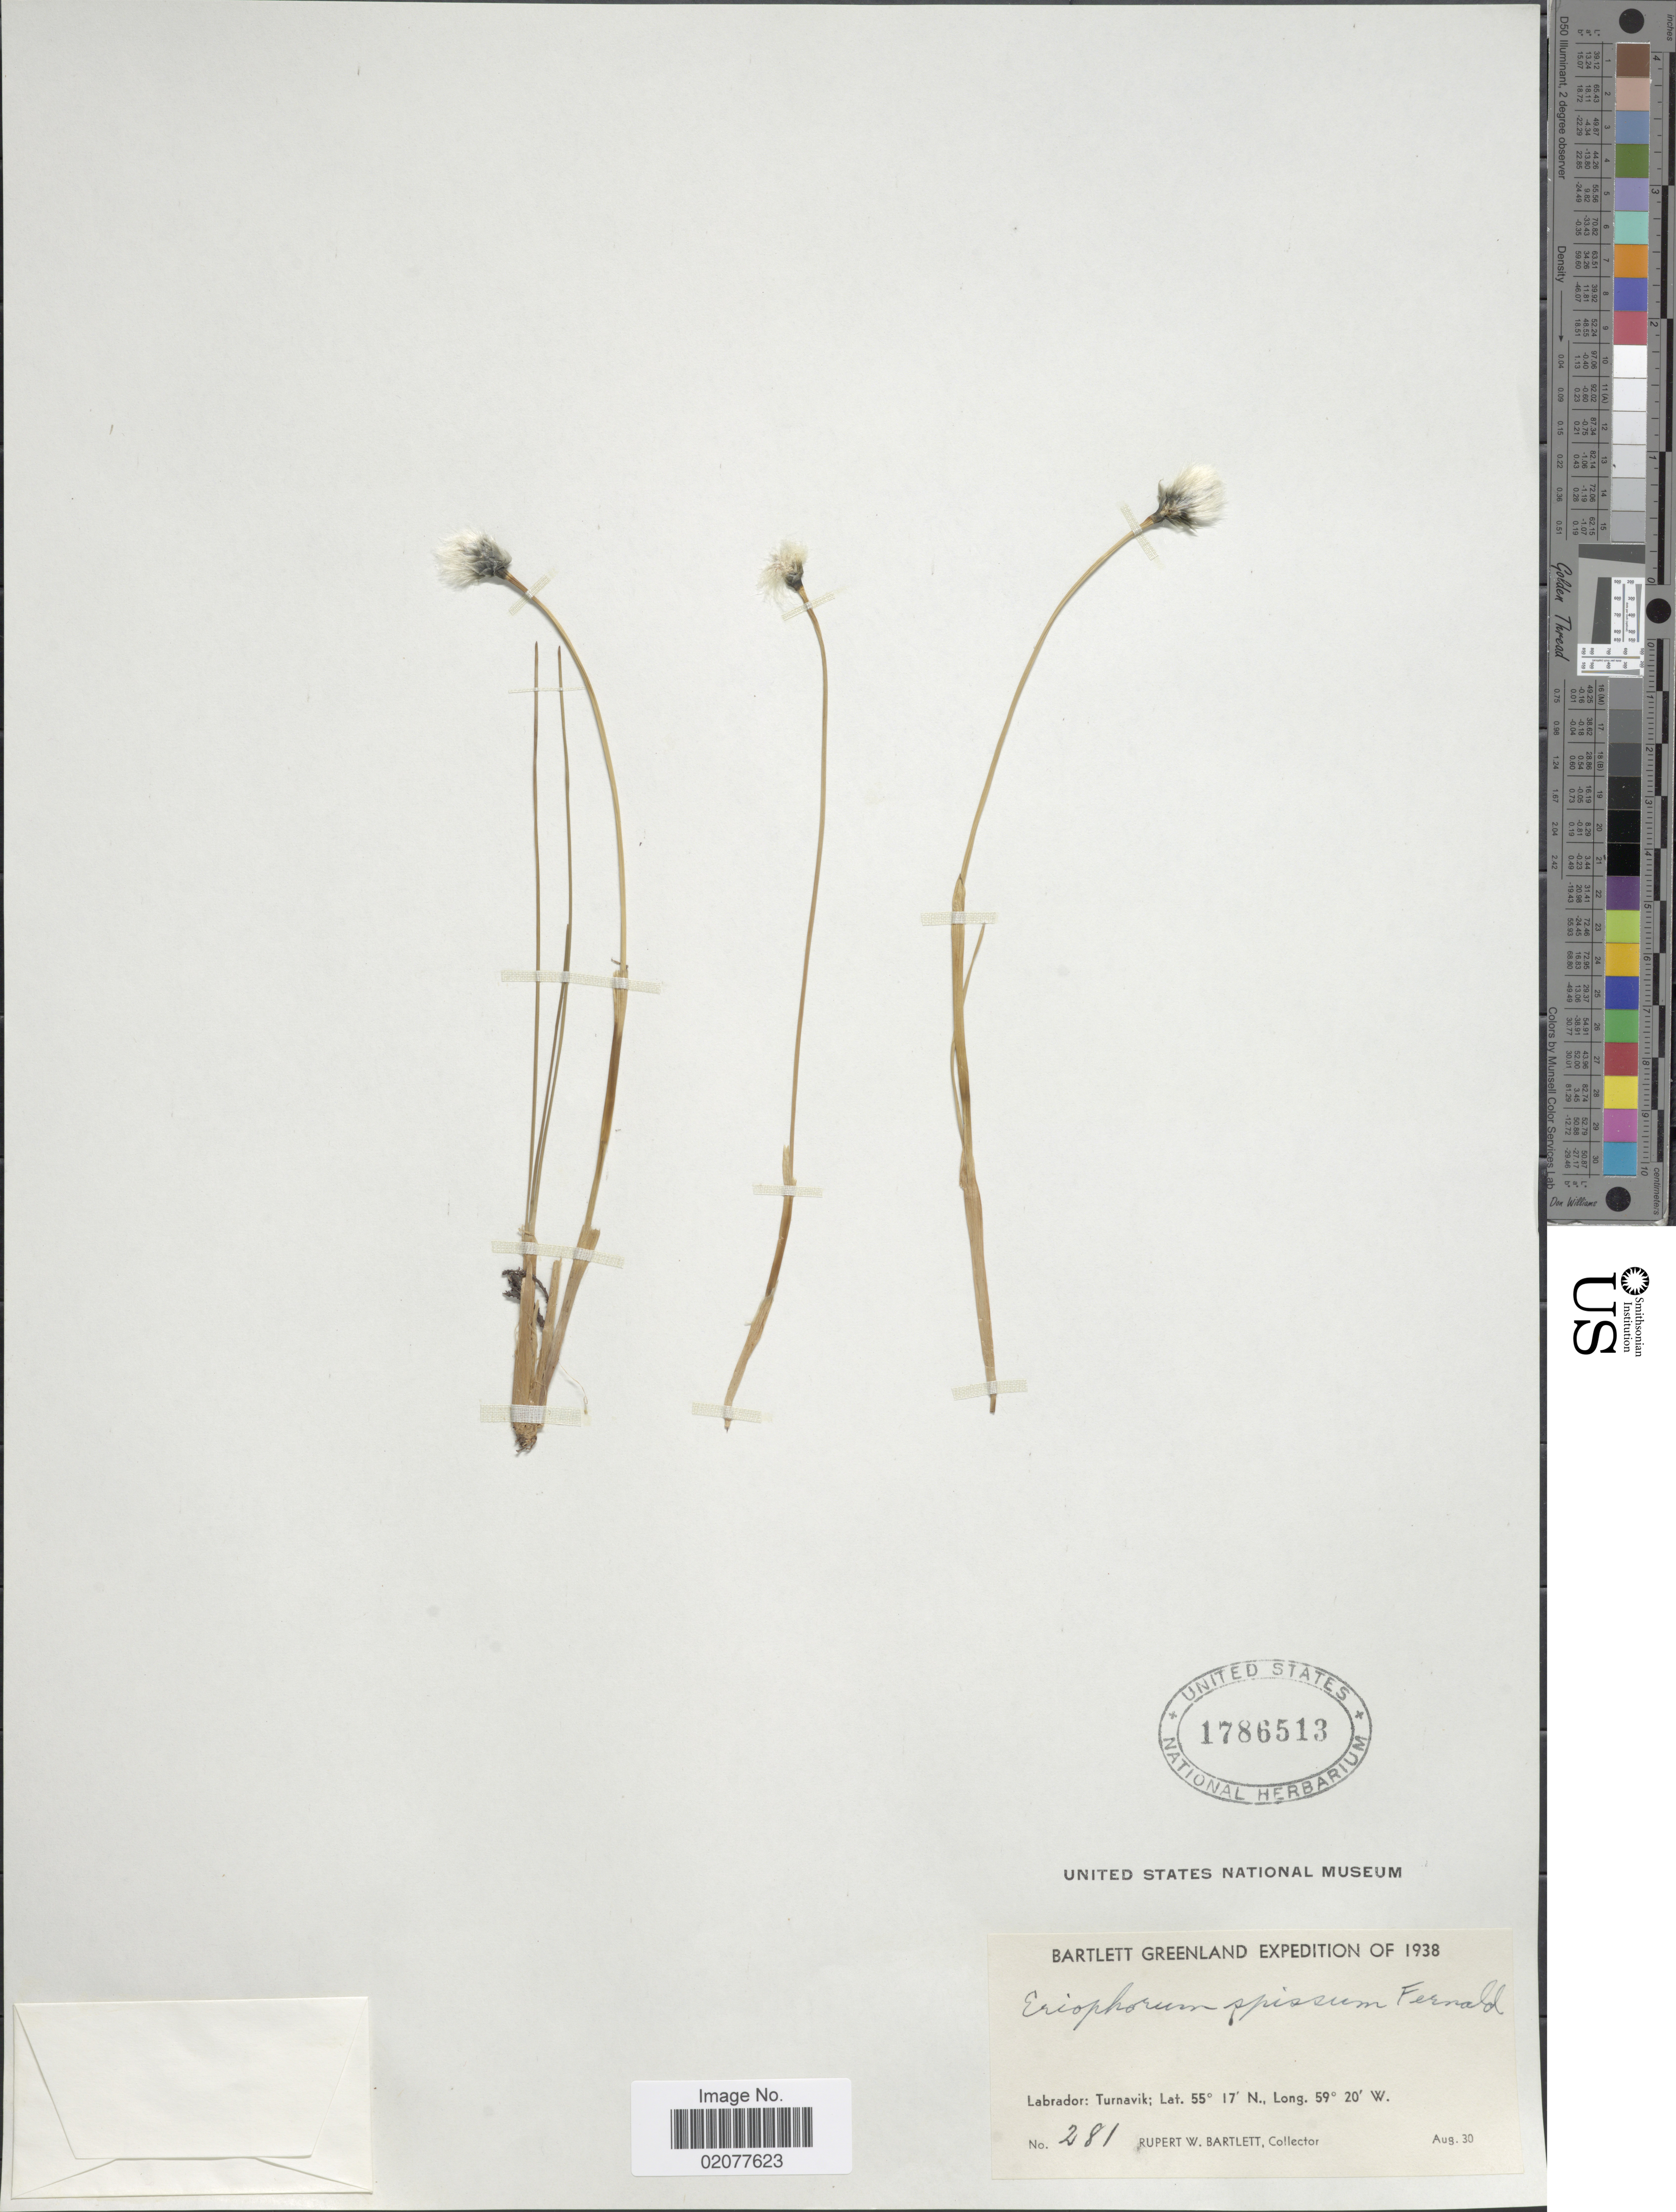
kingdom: Plantae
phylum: Tracheophyta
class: Liliopsida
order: Poales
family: Cyperaceae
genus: Eriophorum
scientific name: Eriophorum spissum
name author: Fernald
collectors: R. W. Bartlett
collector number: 2981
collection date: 1938-08-30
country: Canada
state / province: Newfoundland and Labrador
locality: Labrador: Turnavik.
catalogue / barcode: US 1786513